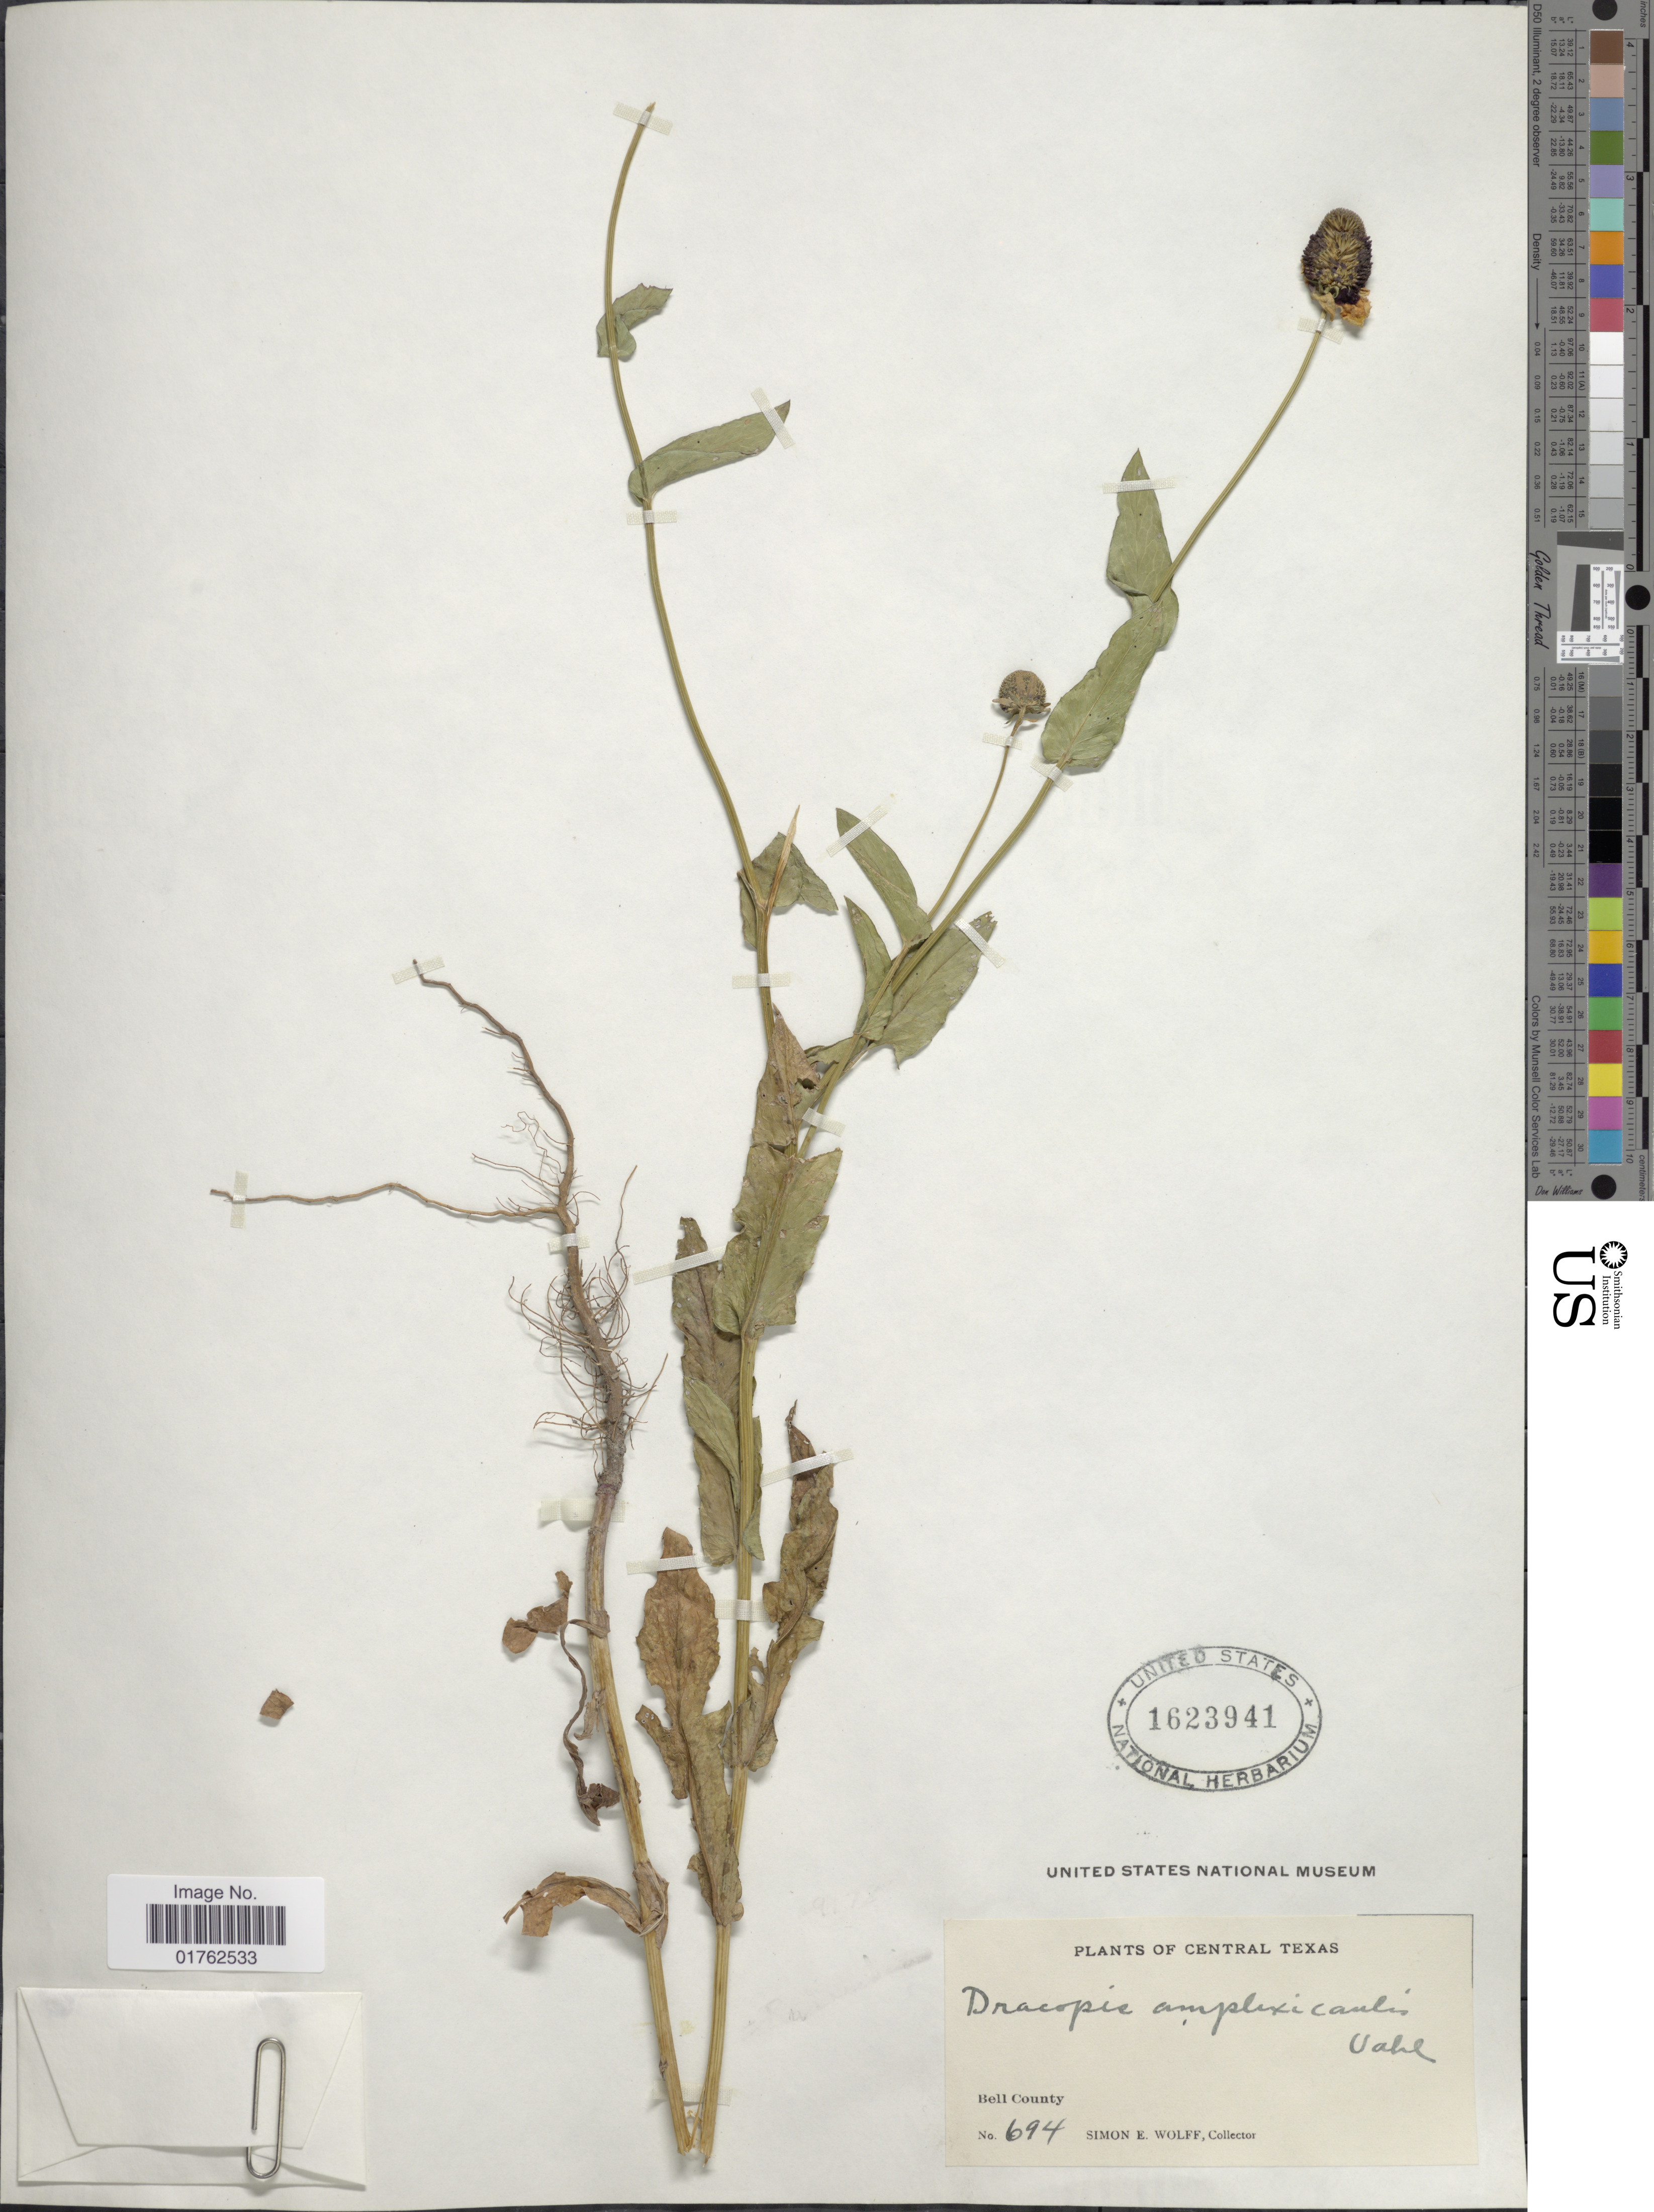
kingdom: Plantae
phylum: Tracheophyta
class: Magnoliopsida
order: Asterales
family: Asteraceae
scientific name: Dracopis amplexicaulis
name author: (Vahl) Cass.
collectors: S. E. Wolff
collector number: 694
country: United States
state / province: Texas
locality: Central Texas. Bell County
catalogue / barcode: US 1623941